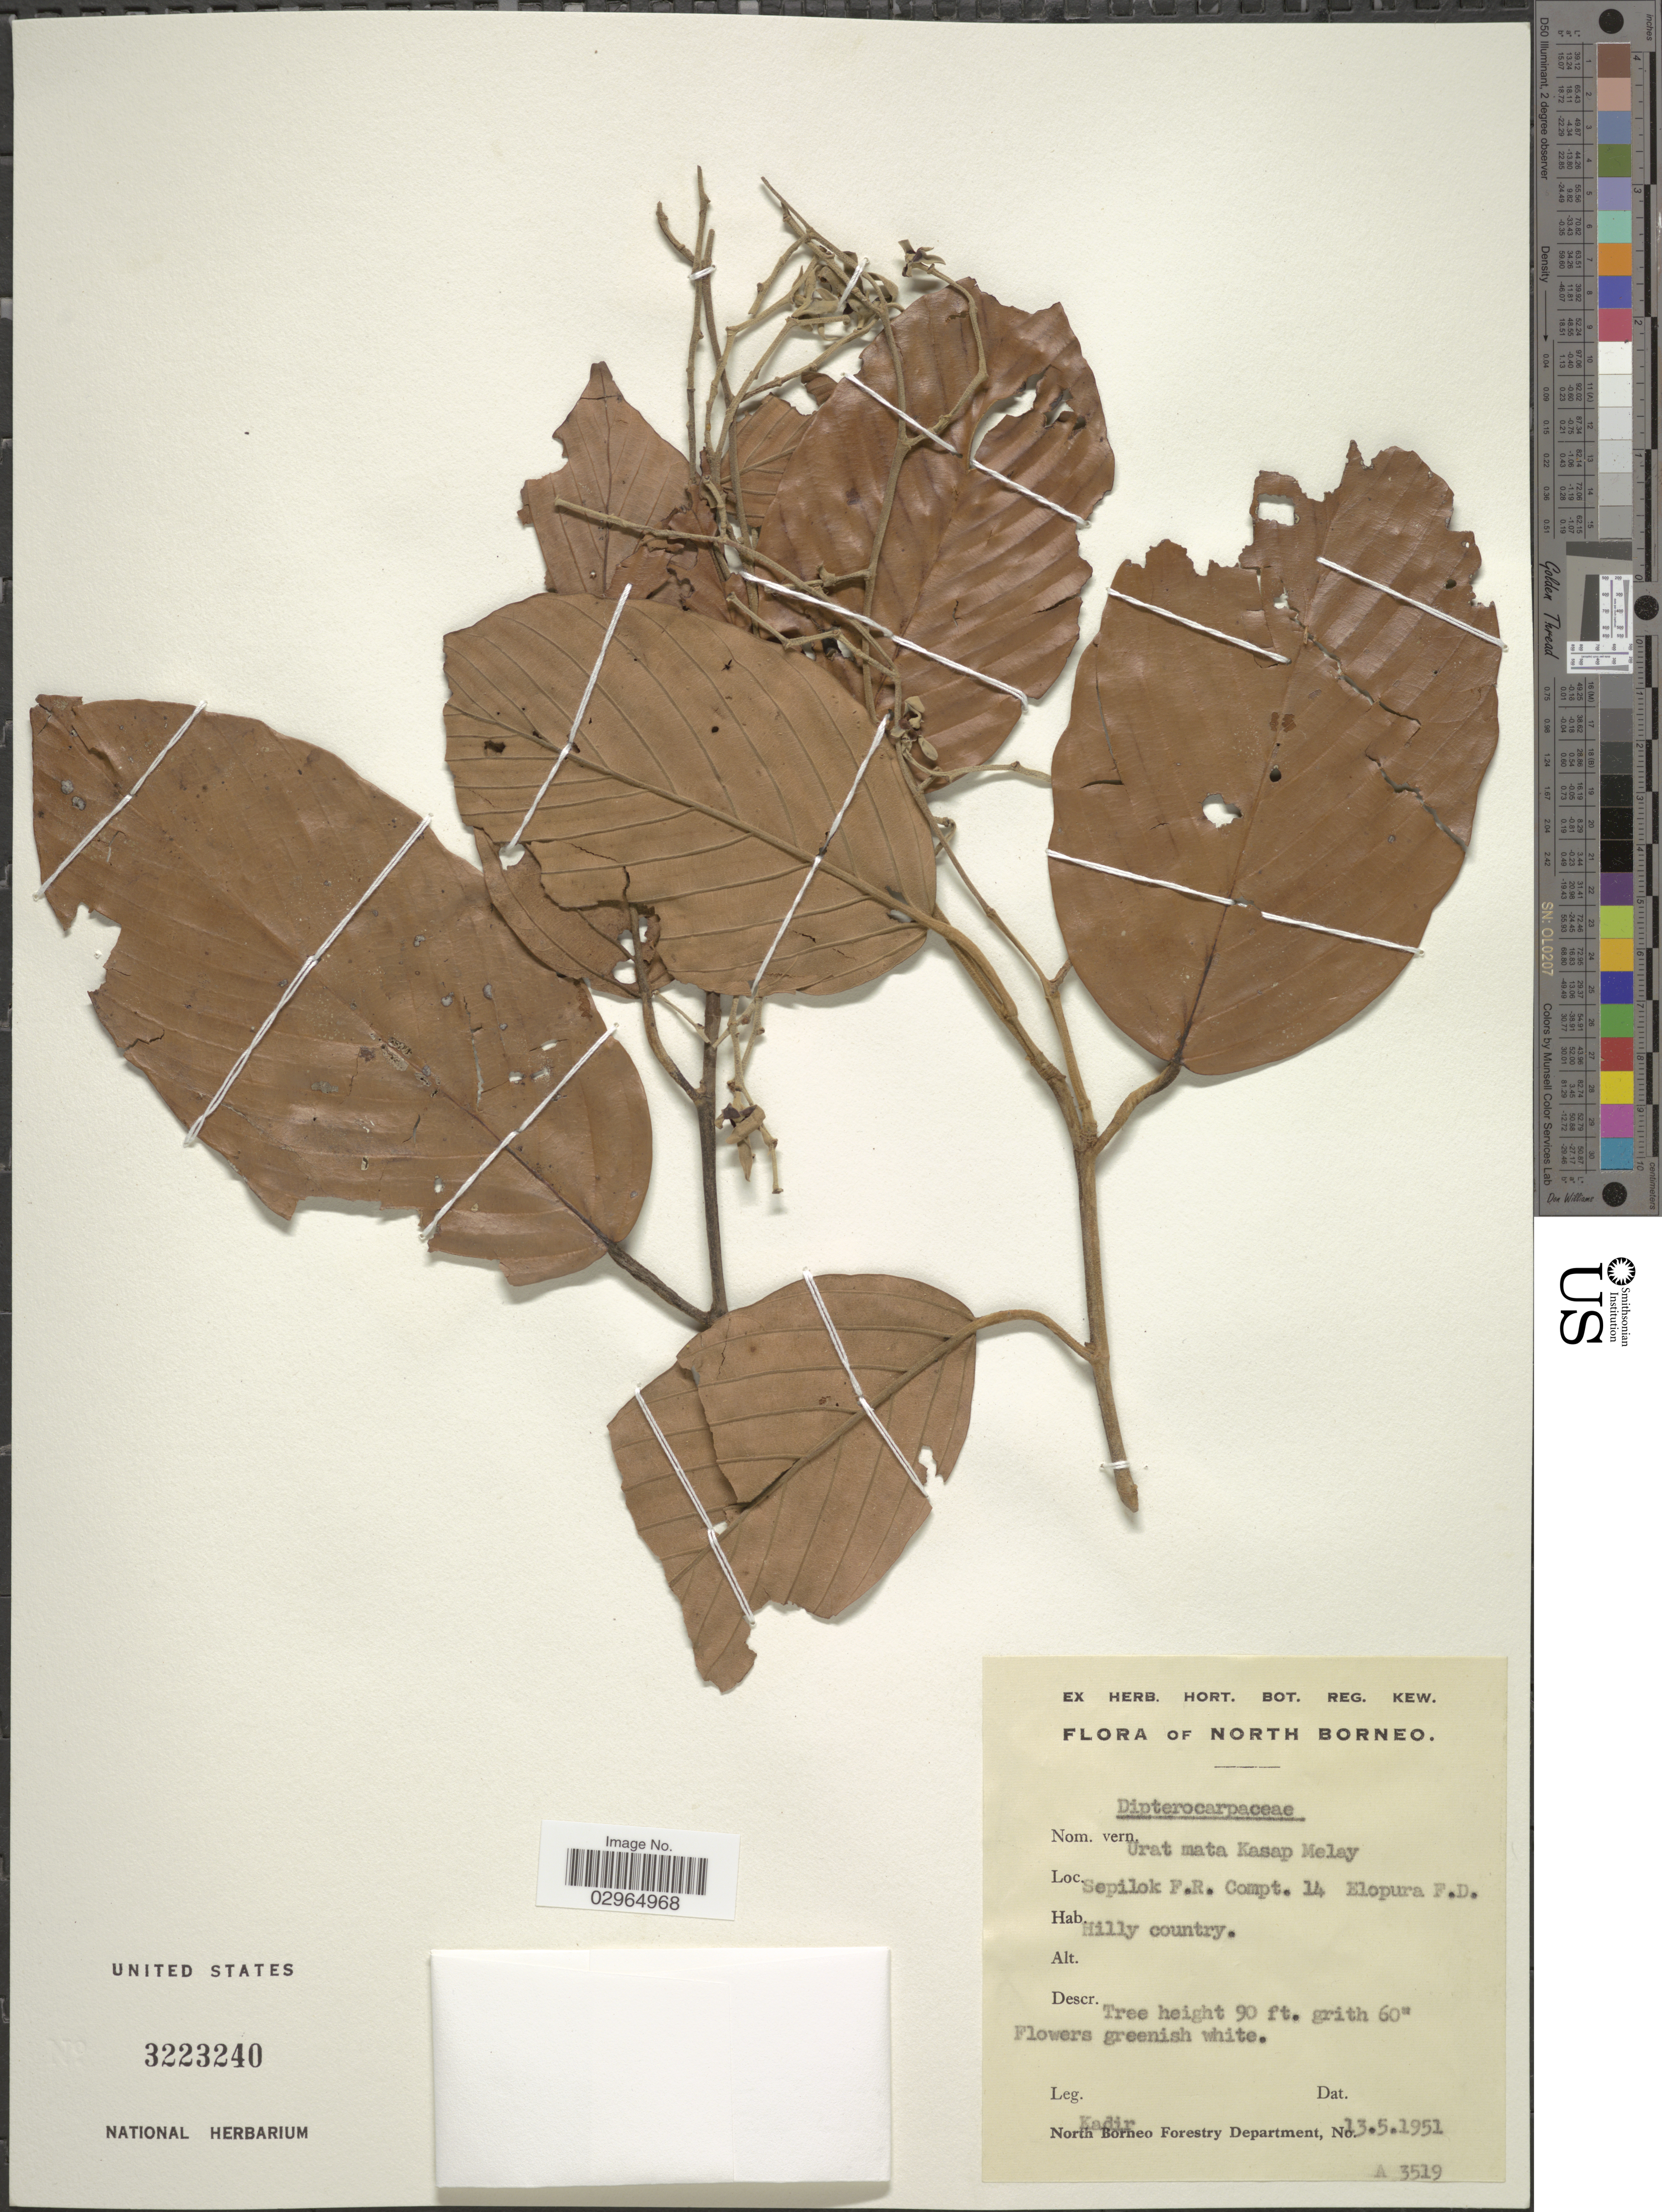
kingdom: Plantae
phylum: Tracheophyta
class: Magnoliopsida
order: Malvales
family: Dipterocarpaceae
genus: Parashorea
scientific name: Parashorea tomentella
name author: (Symington) Meijer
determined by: Ashton, P. S.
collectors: -. Kadir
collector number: A 3519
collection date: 1951-05-13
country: Malaysia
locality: North Borneo. Sepilok F.R. Compt. 14 Elopura F.D. Hilly country.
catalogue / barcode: US 3223240